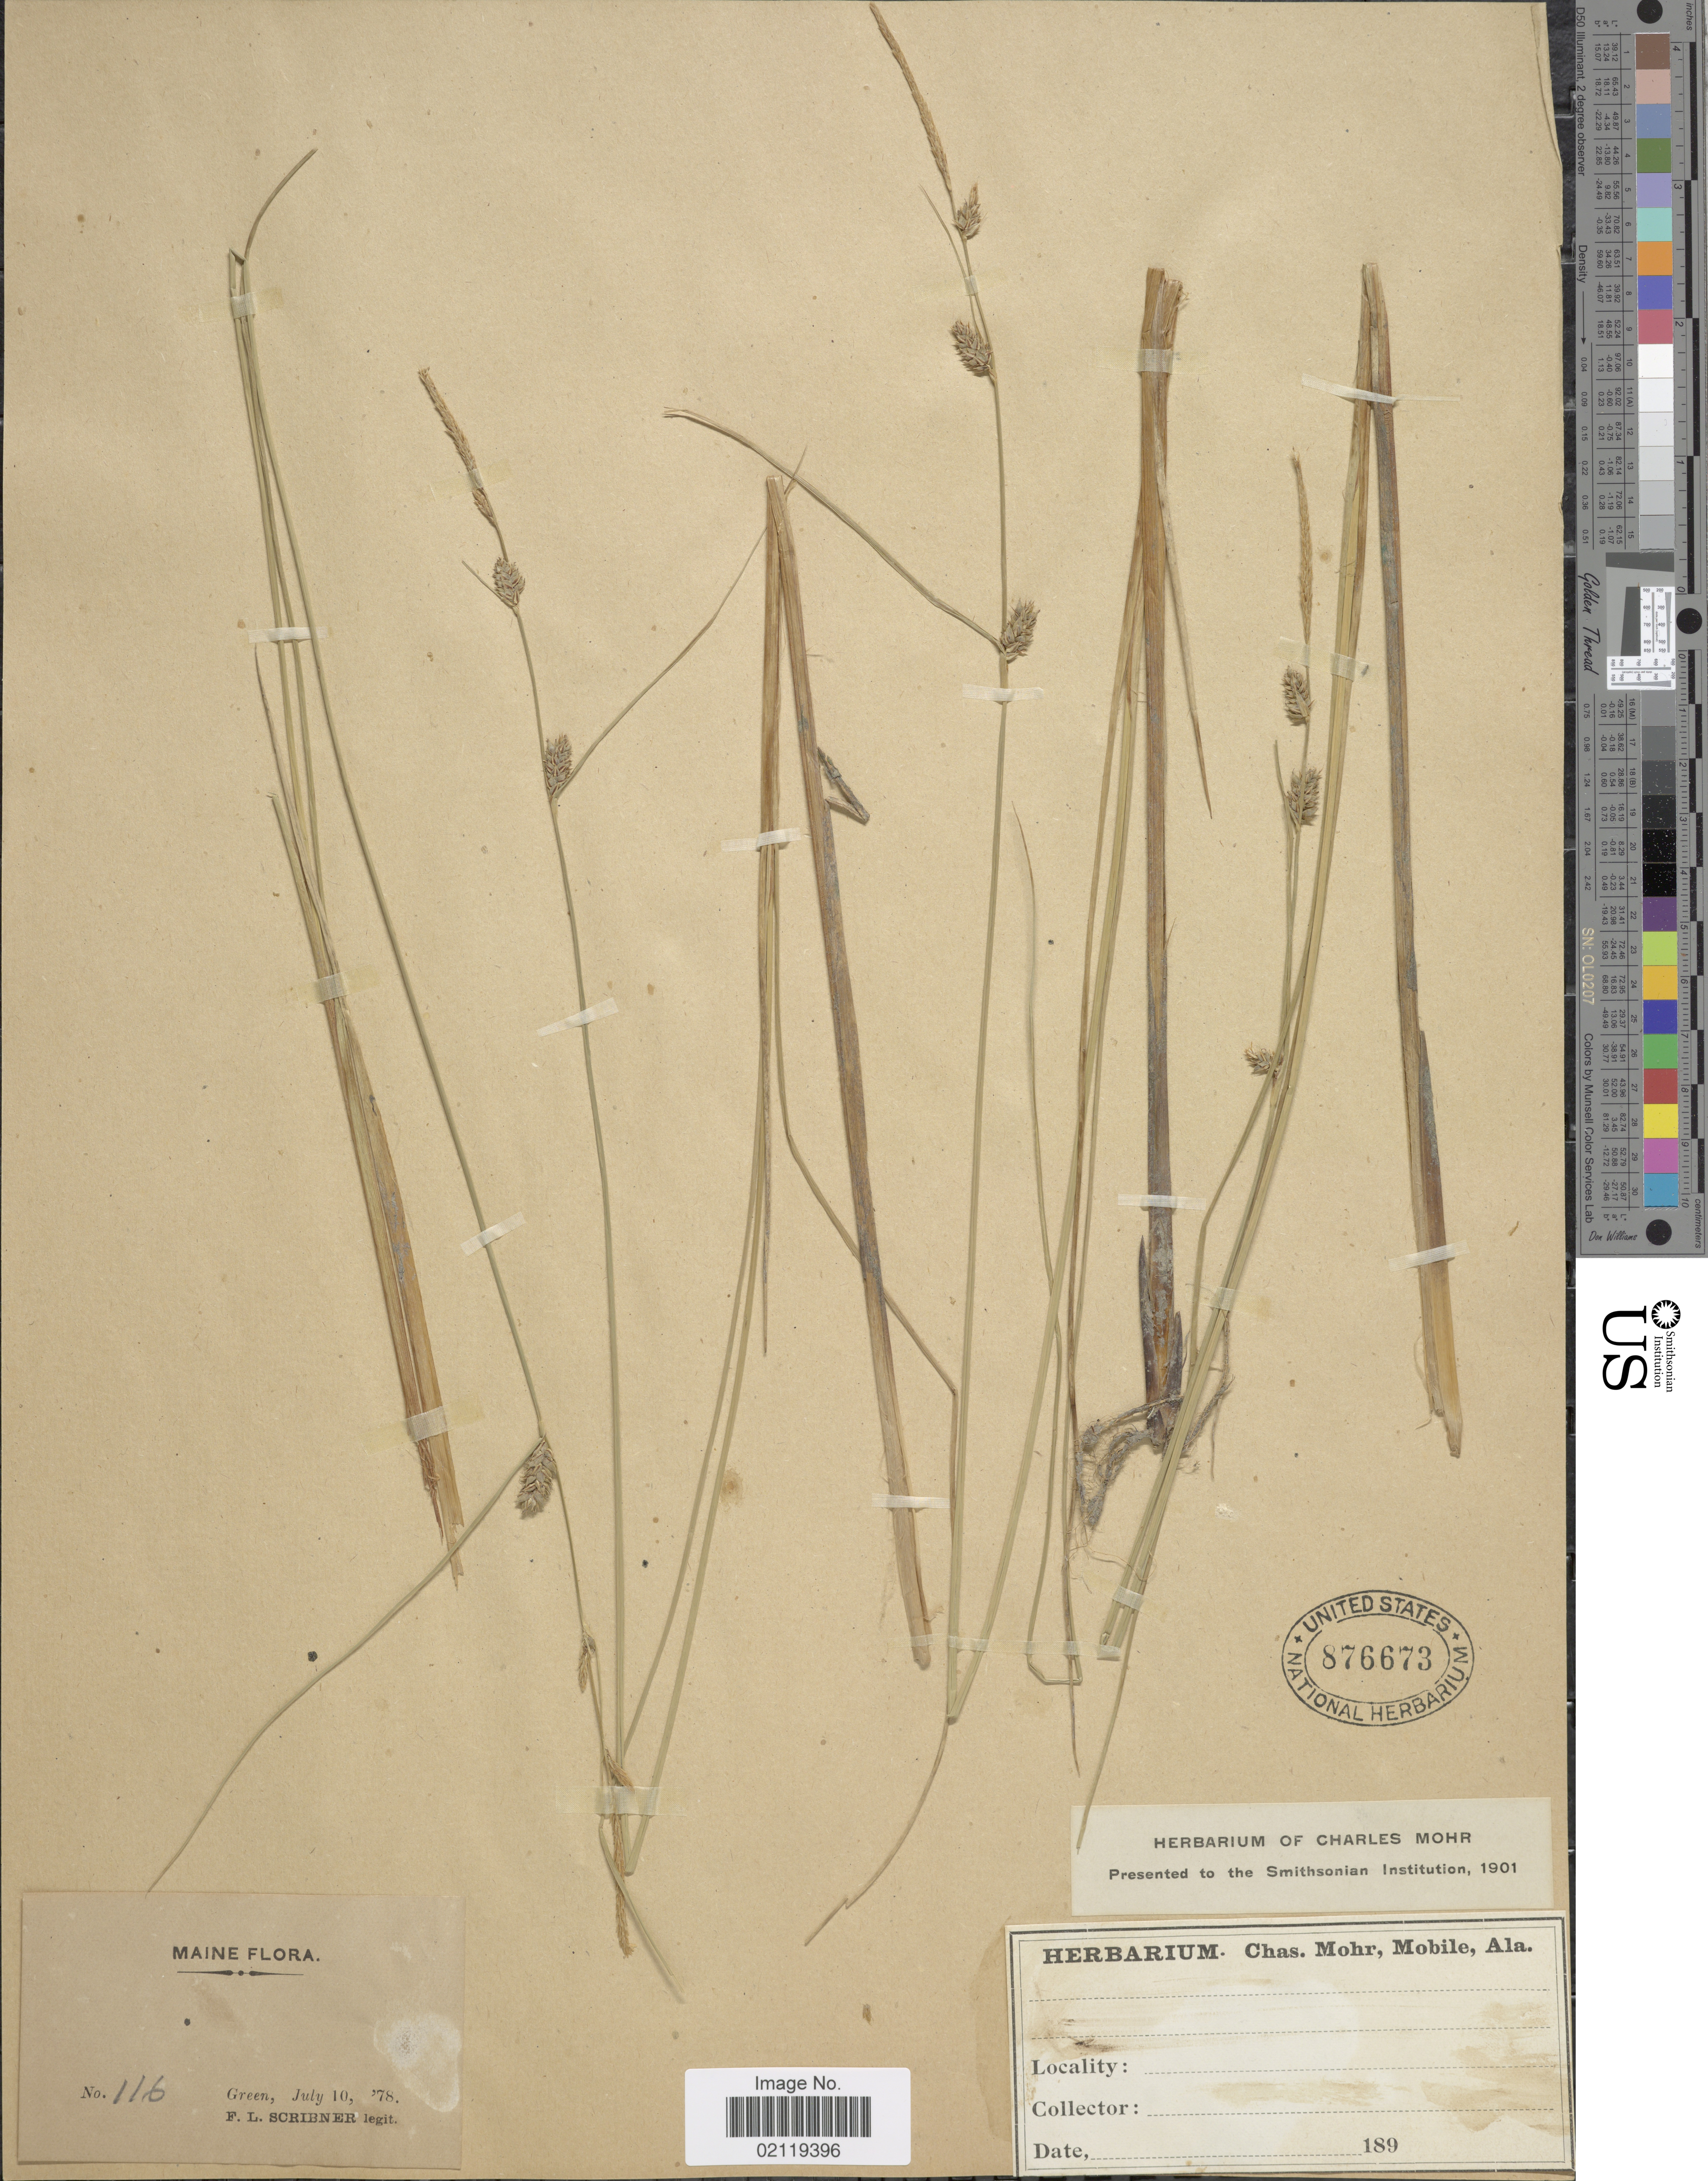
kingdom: Plantae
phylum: Tracheophyta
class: Liliopsida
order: Poales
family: Cyperaceae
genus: Carex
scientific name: Carex pellita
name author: Muhl. ex Willd.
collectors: F. L. Scribner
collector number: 116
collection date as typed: Transcribed d/m/y: 10/7/78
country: United States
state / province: Maine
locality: Green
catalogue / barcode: US 876673